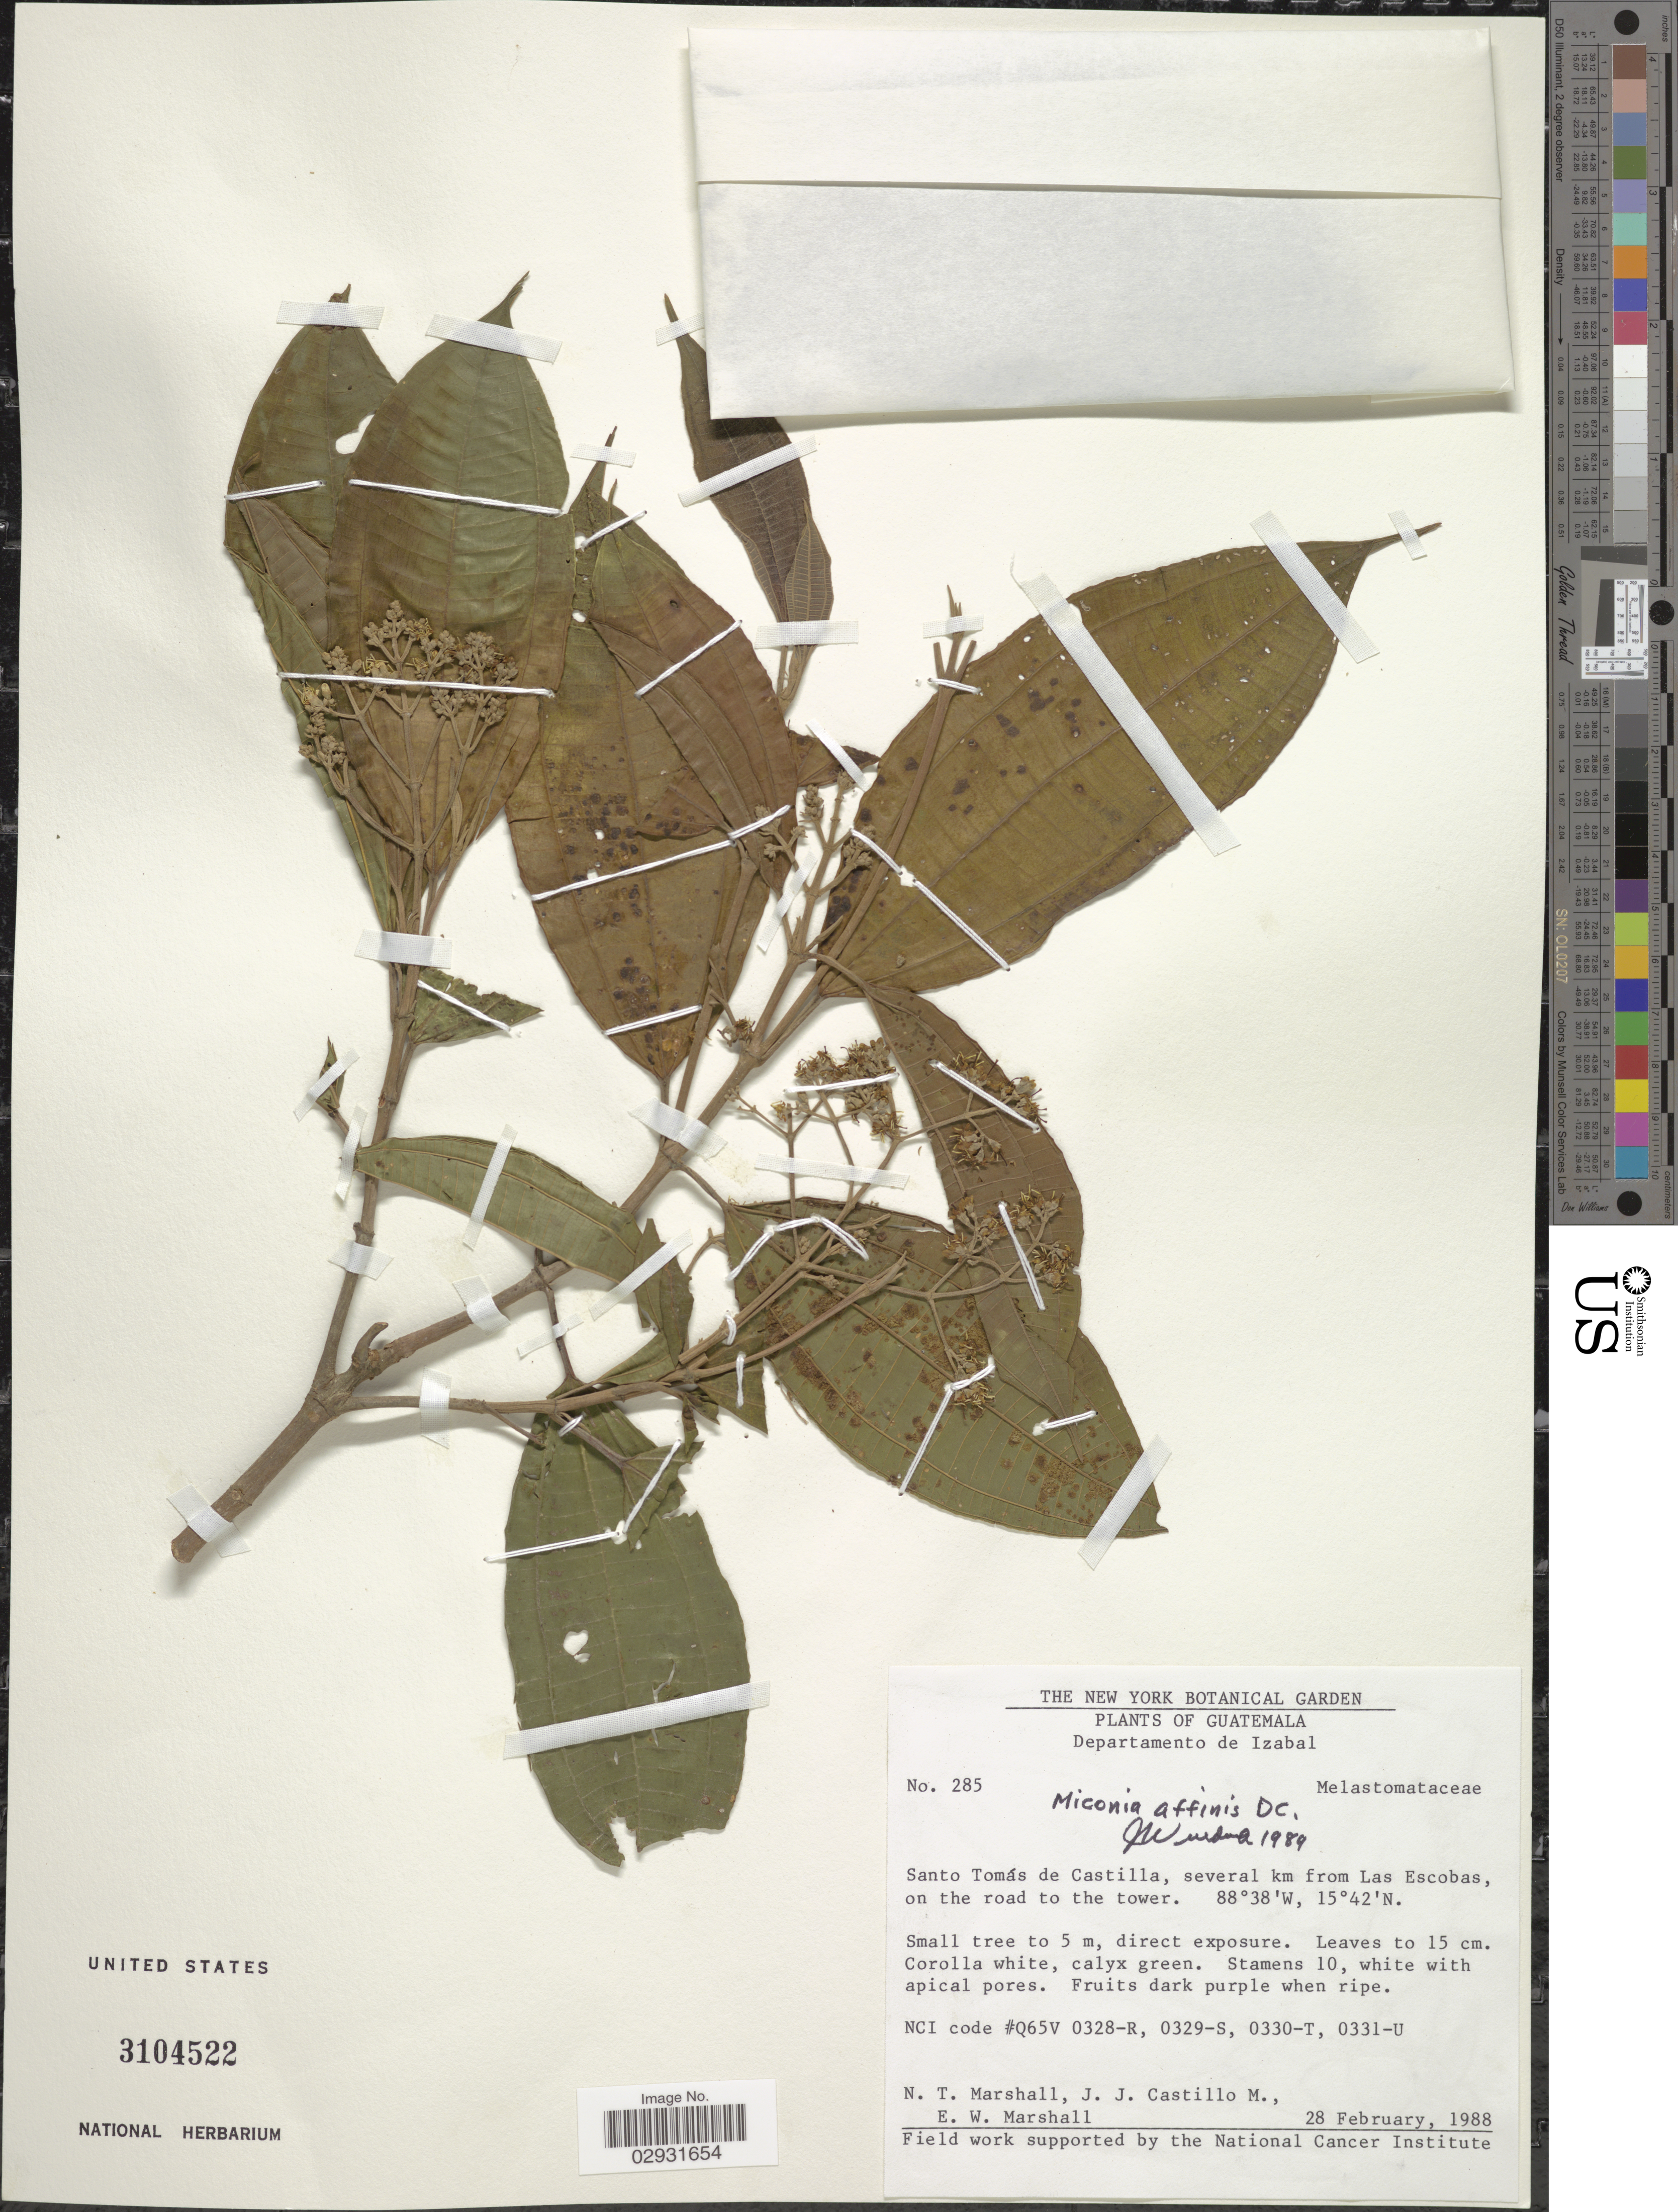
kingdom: Plantae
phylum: Tracheophyta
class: Magnoliopsida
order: Myrtales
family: Melastomataceae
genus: Miconia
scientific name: Miconia affinis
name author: DC.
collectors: N. T. Marshall, J. Castillo & E. W. Marshall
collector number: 285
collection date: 1988-02-28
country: Guatemala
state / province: Izabal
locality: Departamento de Izabal, Santo Tomás de Castilla, several km from Las Escobas, on the road to the tower.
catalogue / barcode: US 3104522